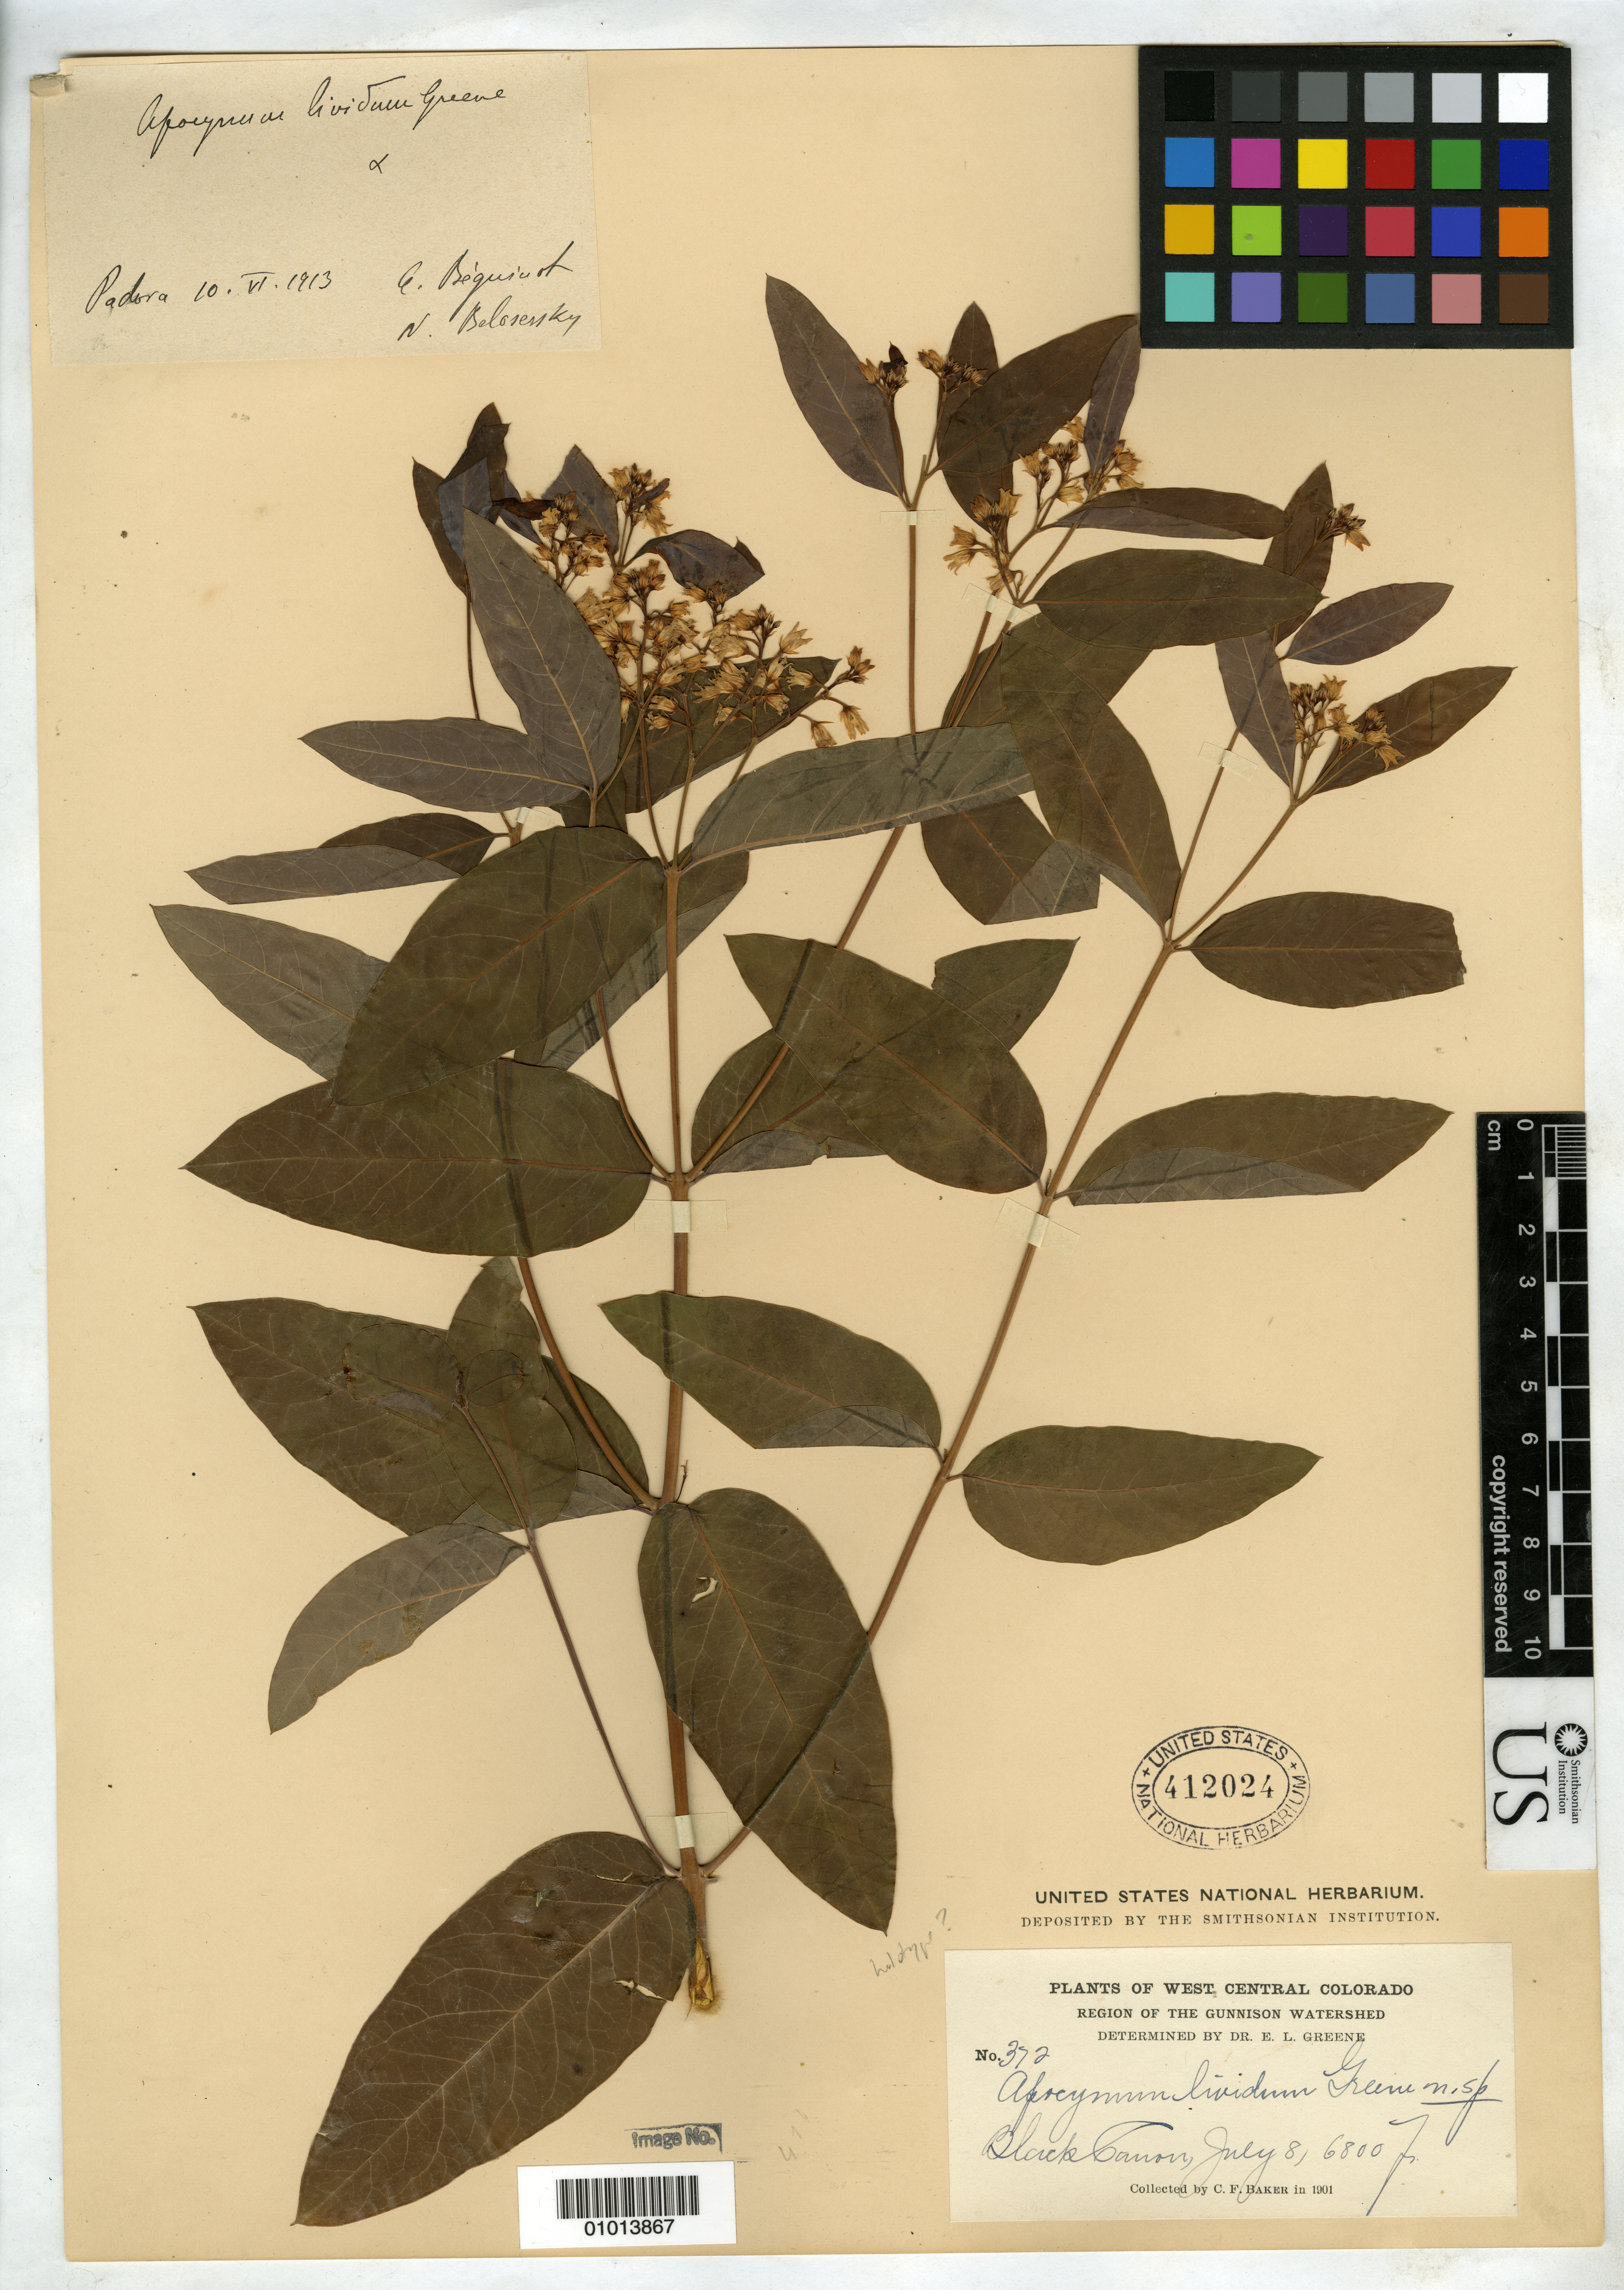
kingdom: Plantae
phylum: Tracheophyta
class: Magnoliopsida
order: Gentianales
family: Apocynaceae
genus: Apocynum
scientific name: Apocynum lividum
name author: Greene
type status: Type Collection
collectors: C. F. Baker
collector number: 372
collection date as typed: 08 Jul 1901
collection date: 1901-07-08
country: United States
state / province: Colorado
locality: West Central Colorado, Black Canon.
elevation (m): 2073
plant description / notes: This sheet may be the holotype.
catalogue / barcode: US 412024